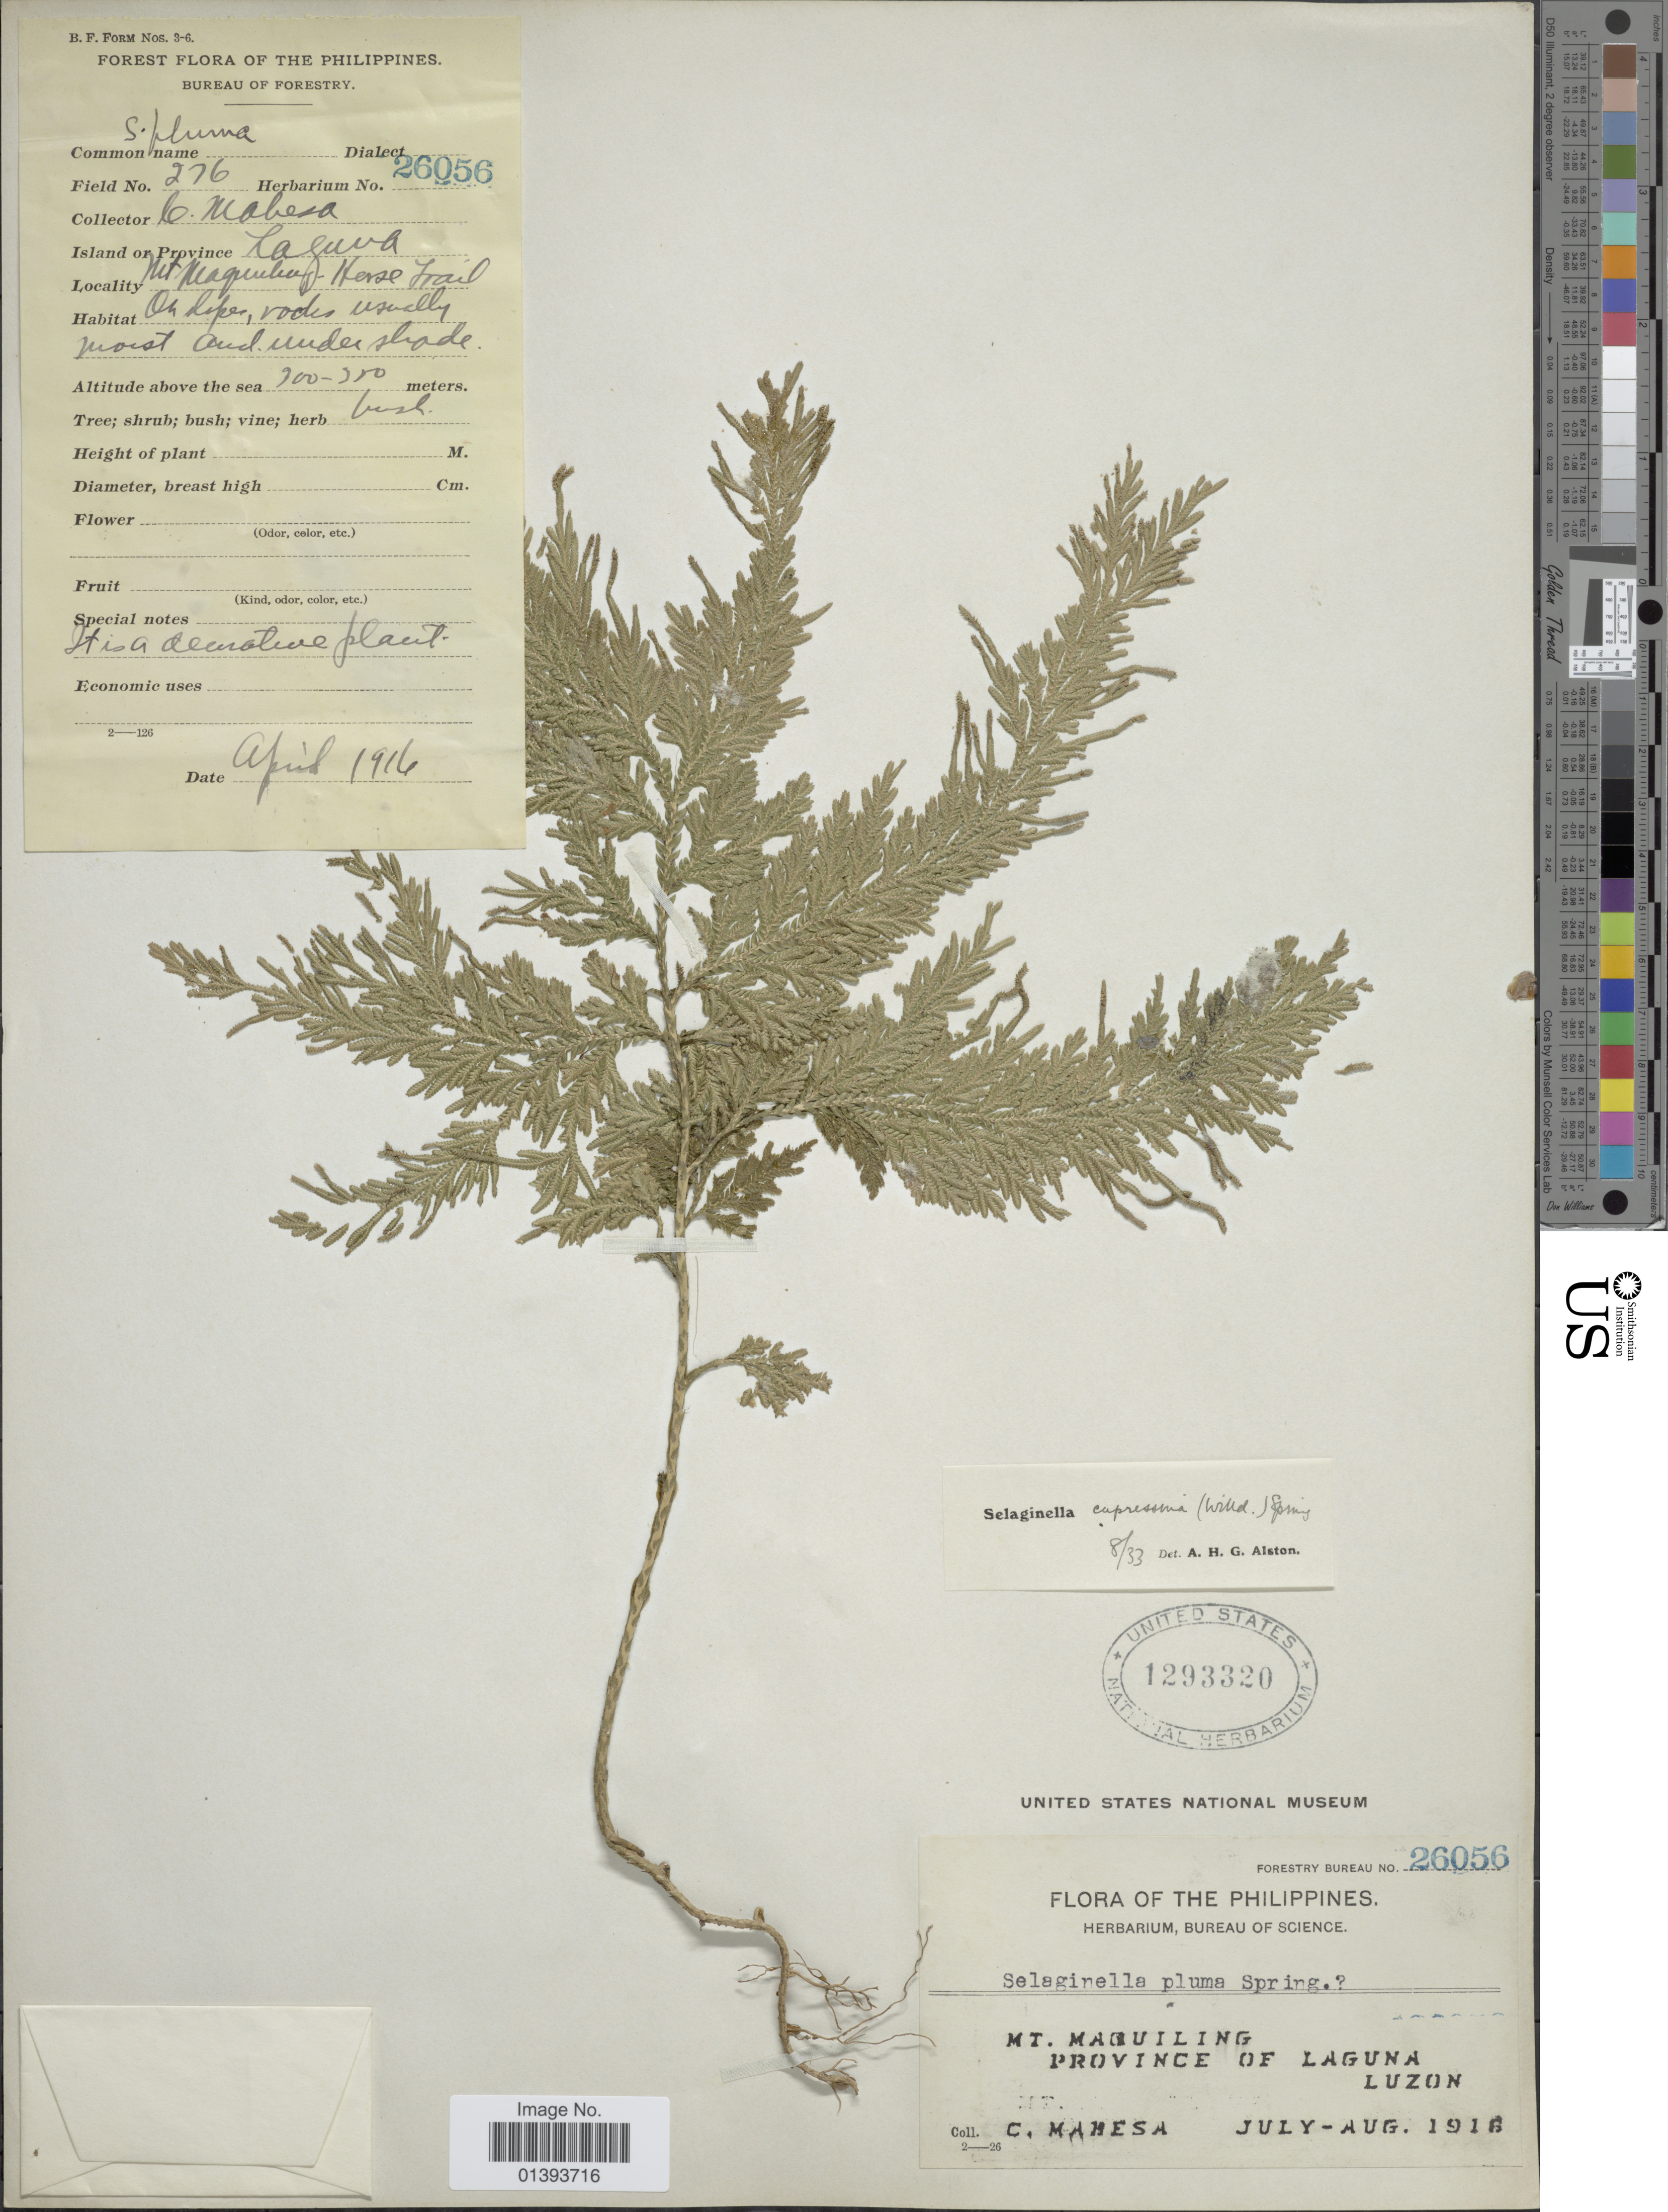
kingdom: Plantae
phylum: Tracheophyta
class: Lycopodiopsida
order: Selaginellales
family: Selaginellaceae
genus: Selaginella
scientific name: Selaginella cupressina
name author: (Willd.) Spring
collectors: C. Manesa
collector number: Forestry Bureau 26056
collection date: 1916-07/1916-08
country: Philippines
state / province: Central Luzon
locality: Mt. Maquilling, Province of Laguna, Luzon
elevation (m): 300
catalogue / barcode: US 1293320